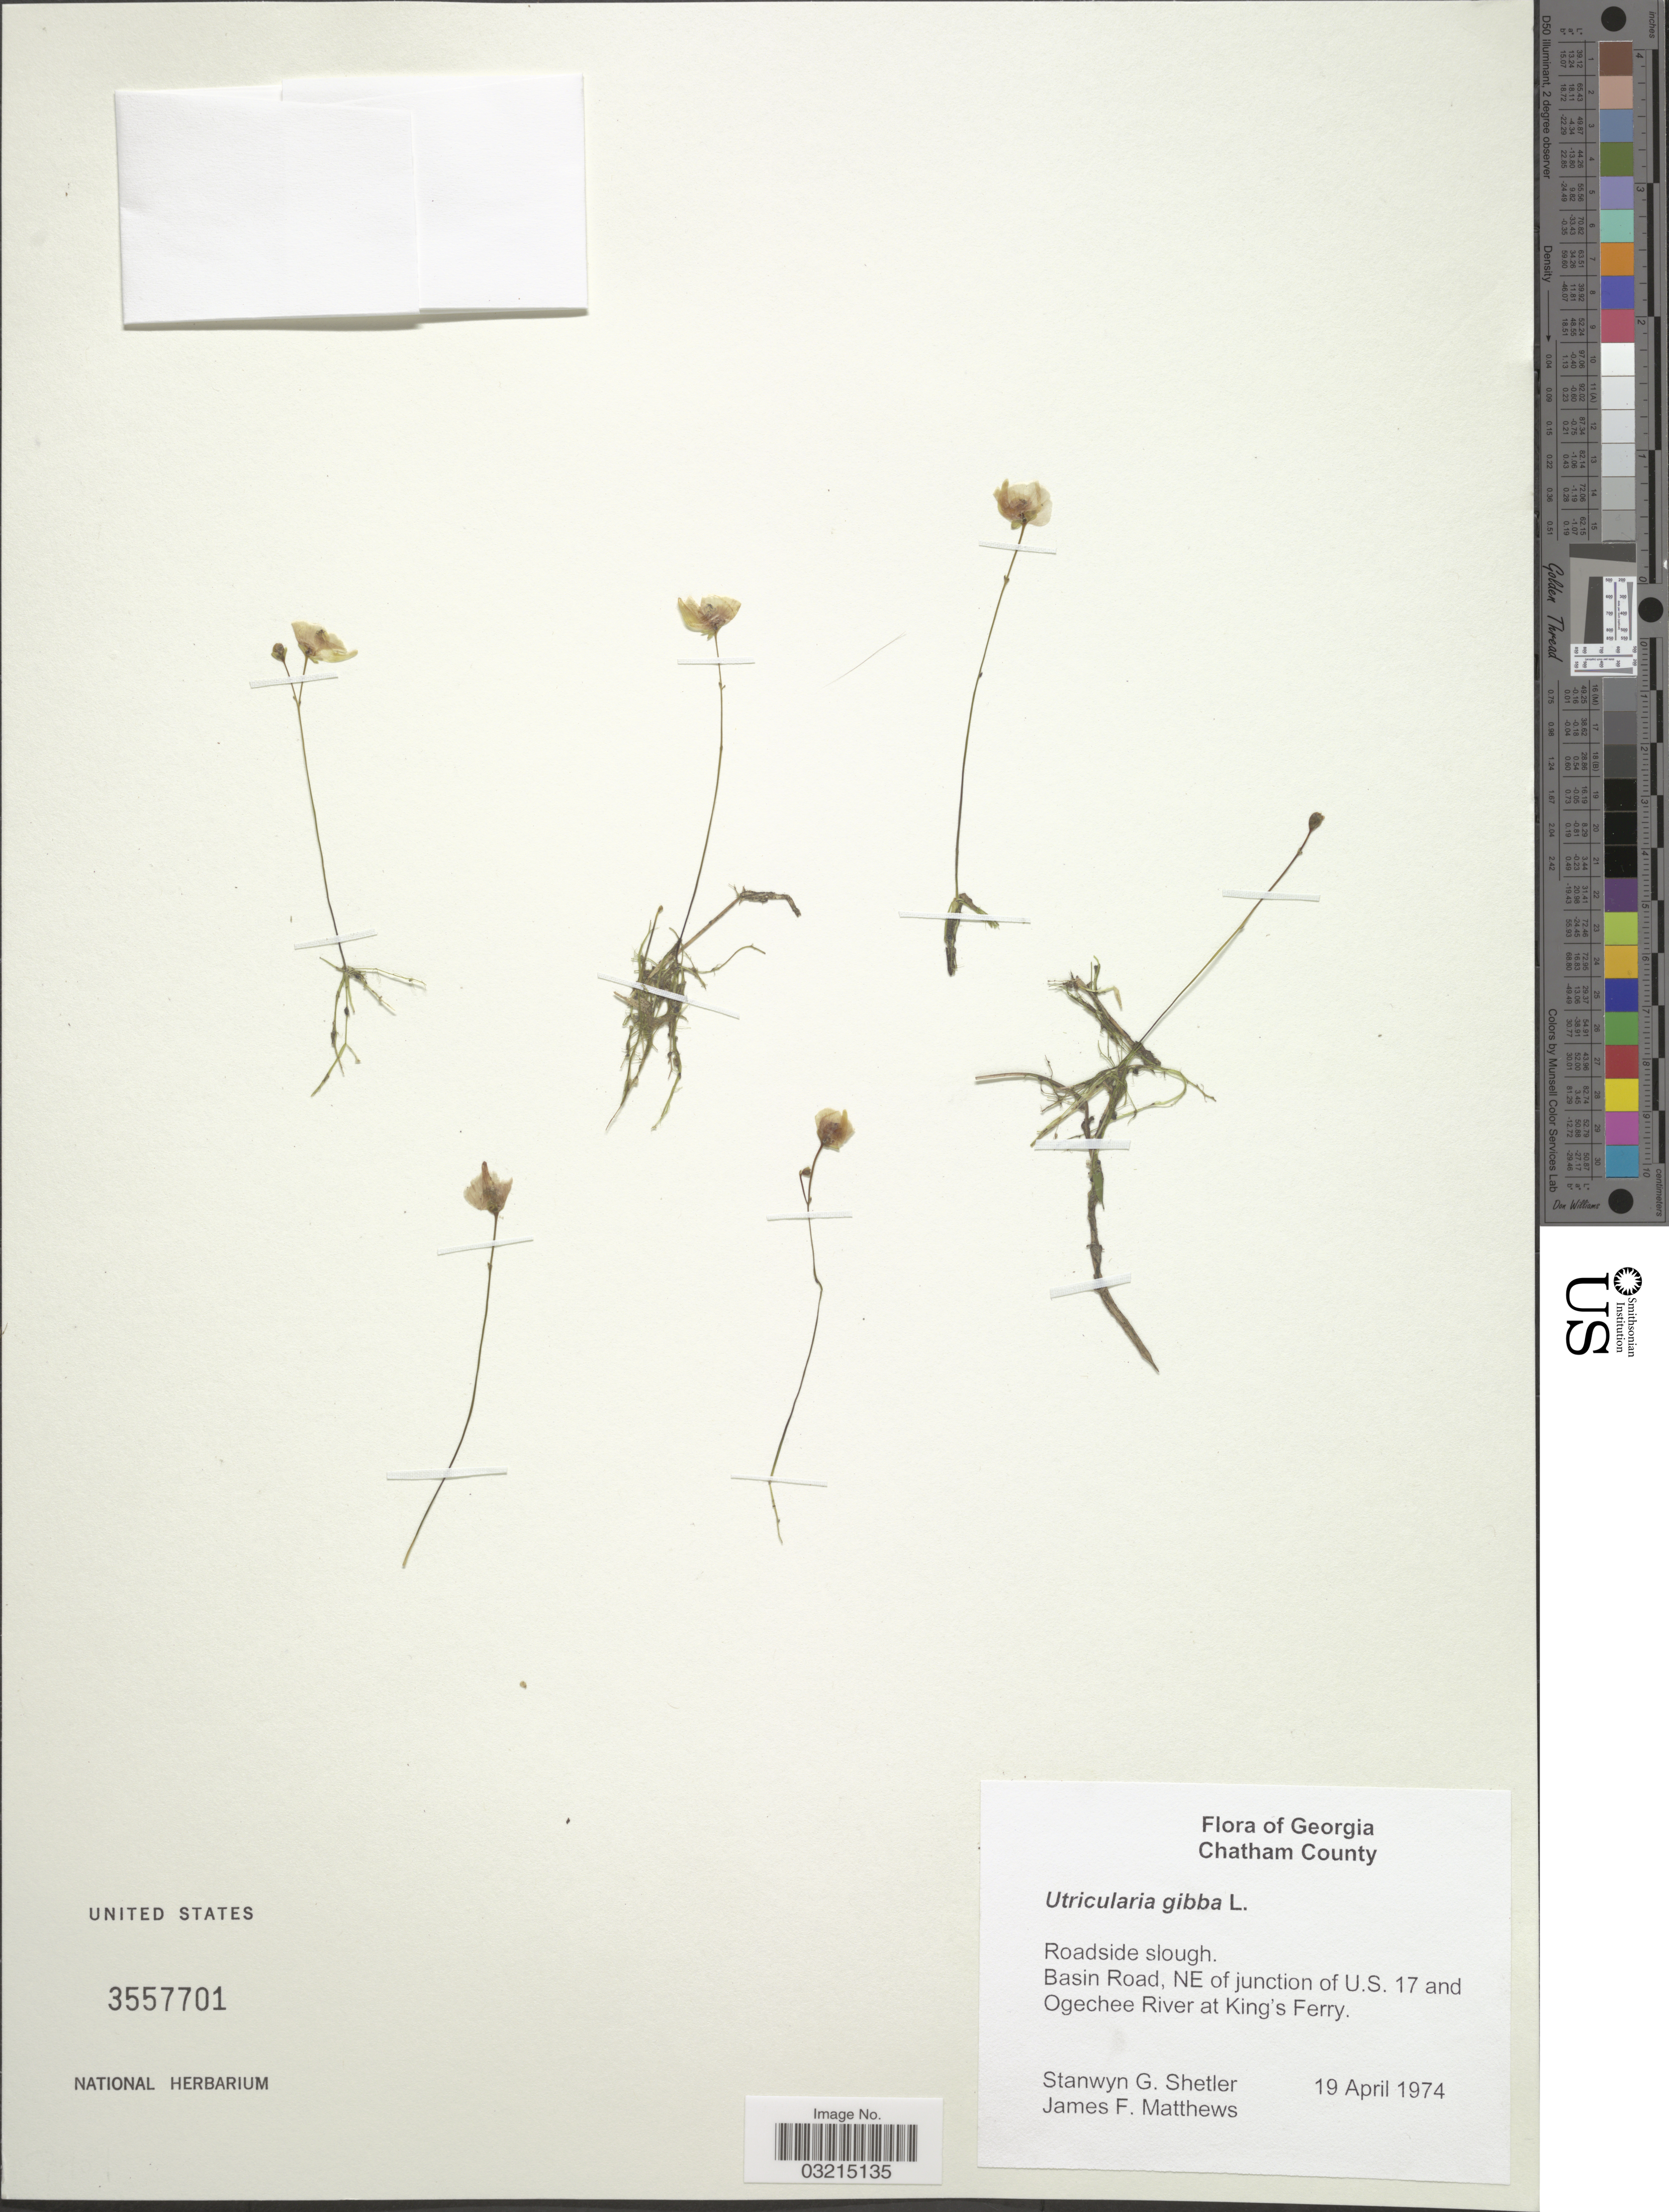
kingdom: Plantae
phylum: Tracheophyta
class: Magnoliopsida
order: Lamiales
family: Lentibulariaceae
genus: Utricularia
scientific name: Utricularia gibba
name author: L.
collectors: S. Shetler & J. F. Mathews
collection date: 1974-04-19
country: United States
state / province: Georgia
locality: Chatham County. Roadside slough. Basin Road, NE of junction of U.S. 17 and Ogechee River at King's Ferry.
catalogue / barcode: US 3557701